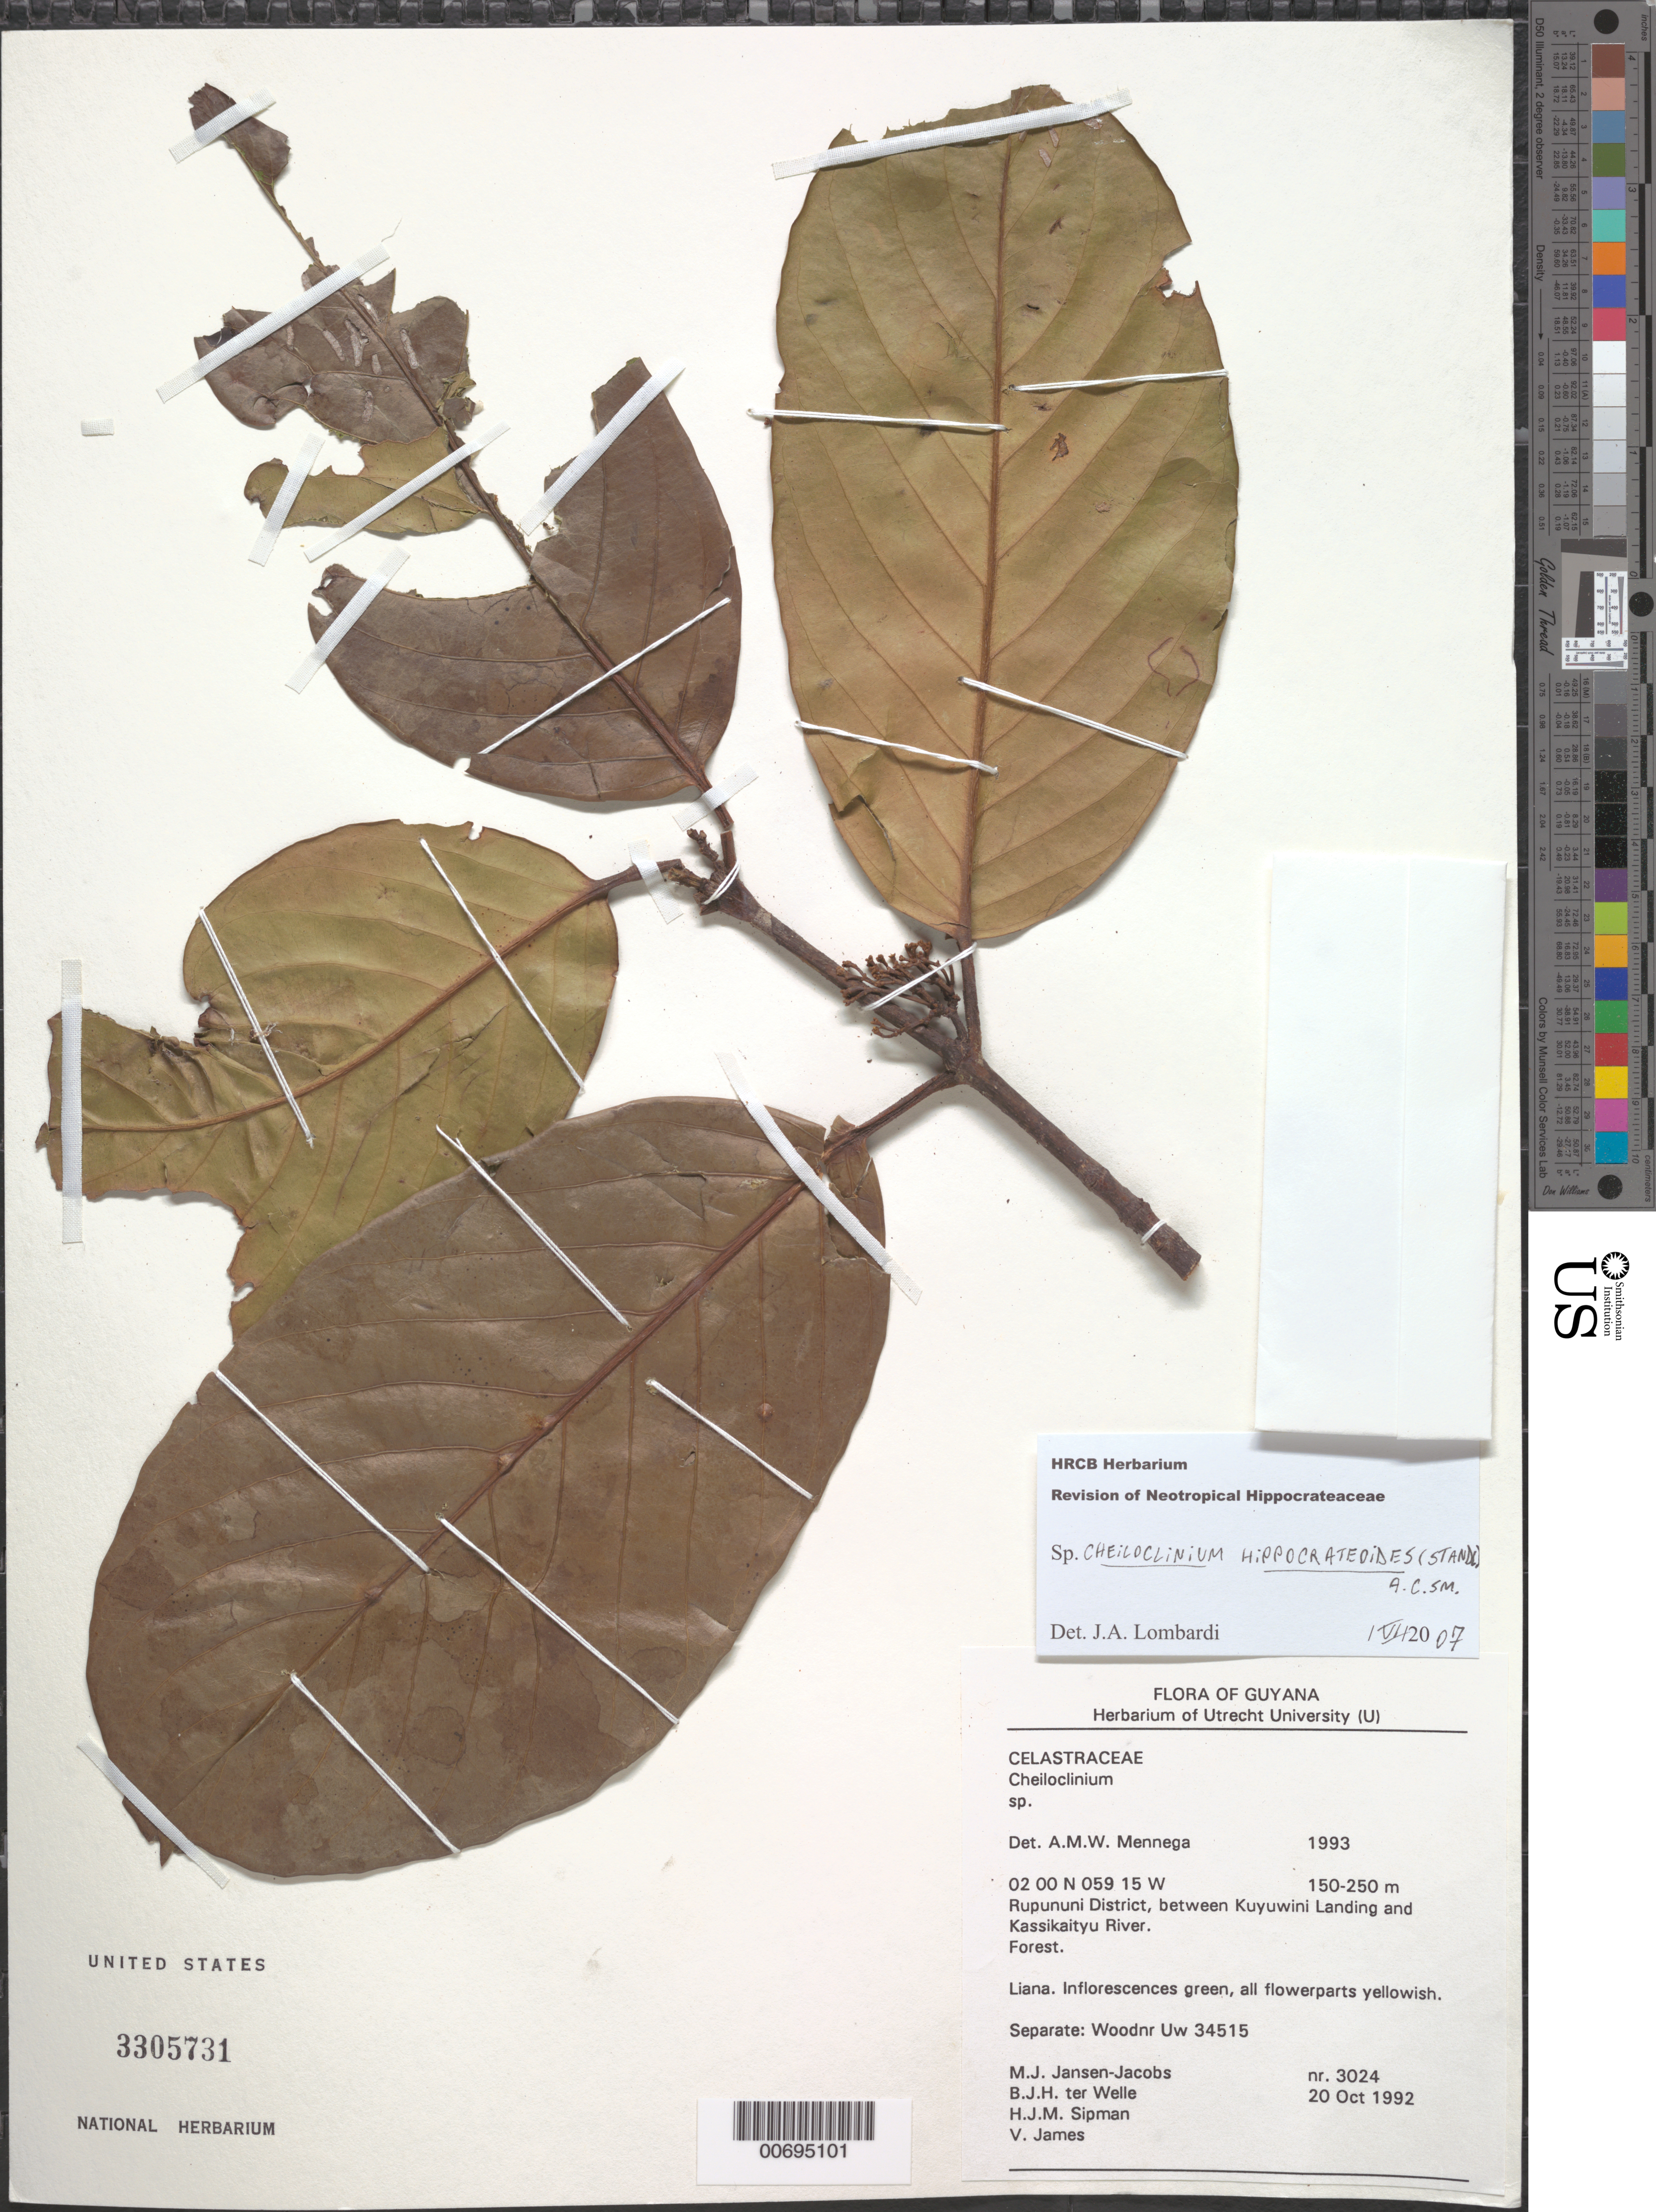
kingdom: Plantae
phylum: Tracheophyta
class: Magnoliopsida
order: Celastrales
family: Celastraceae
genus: Cheiloclinium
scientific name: Cheiloclinium hippocrateoides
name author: (Peyr.) A.C. Sm.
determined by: Lombardi, Julio A.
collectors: M. J. Jansen-Jacobs, B. Welle, H. J. M. Sipman & V. James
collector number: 3024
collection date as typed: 20-Oct-92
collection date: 1992-10-20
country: Guyana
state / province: U. Takutu-U. Essequibo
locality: Rupununi District, between Kuyuwini Landing and Kassikaityu River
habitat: Forest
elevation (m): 150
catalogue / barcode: US 3305731